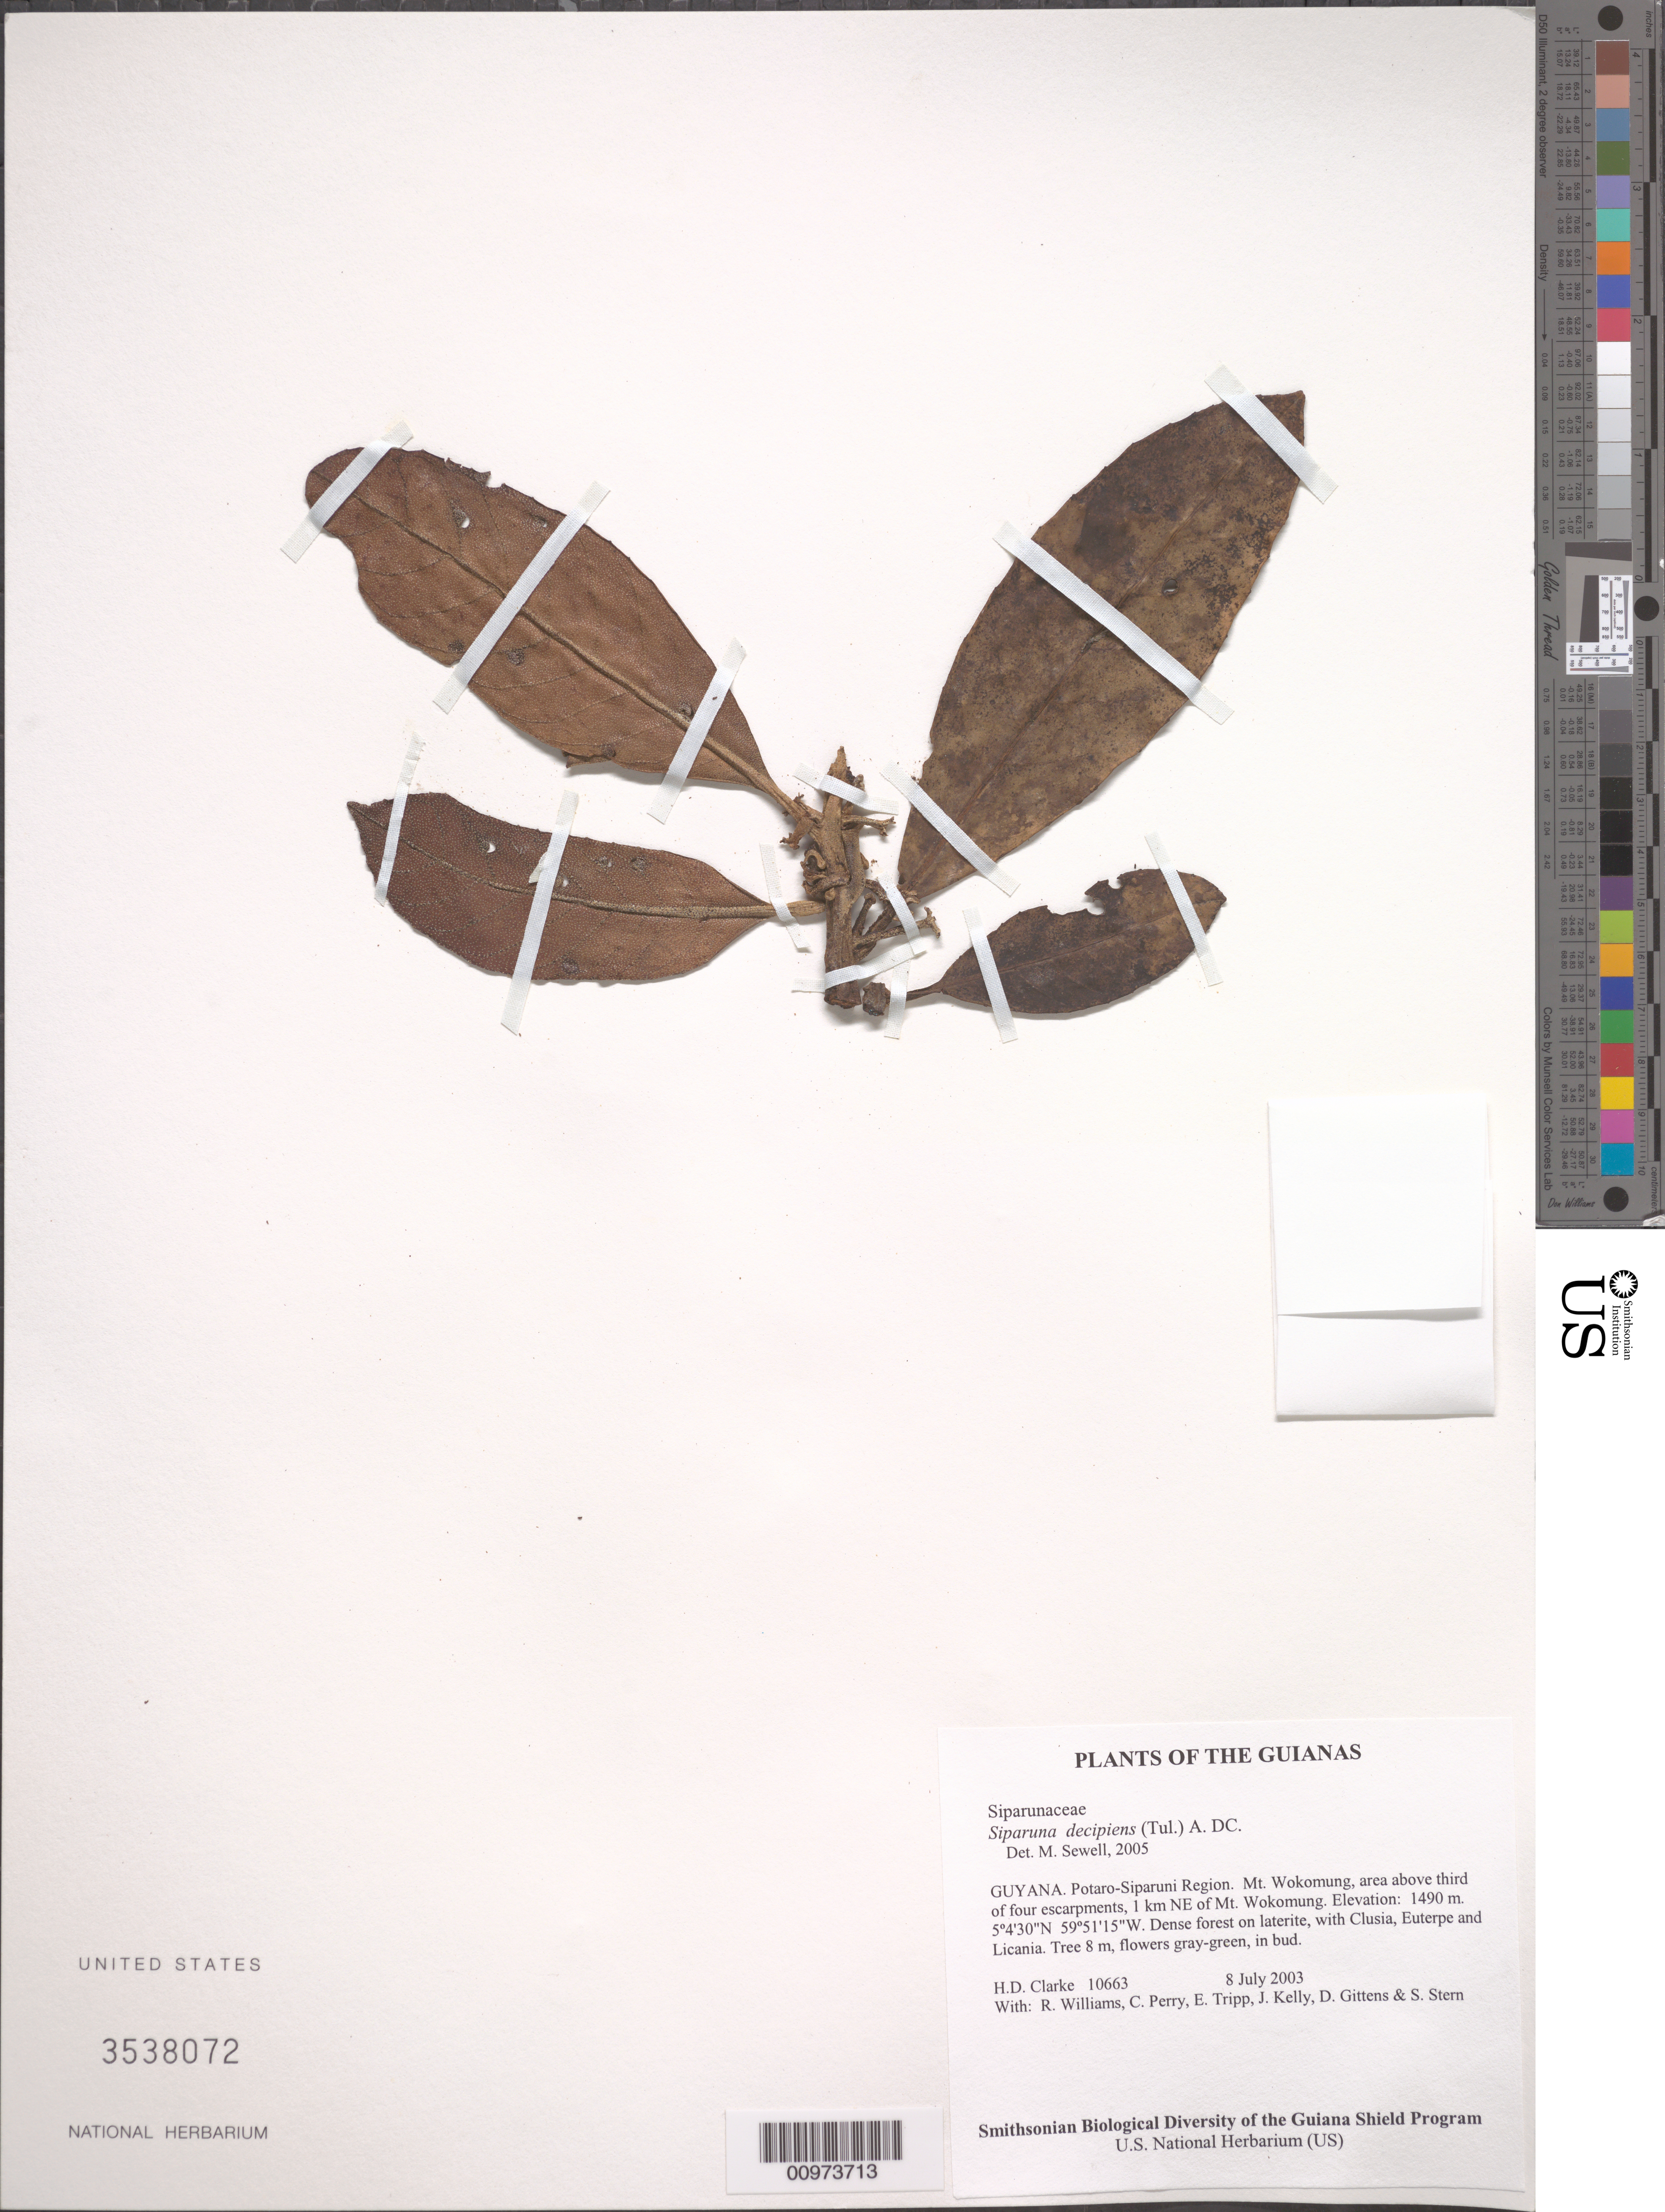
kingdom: Plantae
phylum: Tracheophyta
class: Magnoliopsida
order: Laurales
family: Siparunaceae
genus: Siparuna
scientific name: Siparuna decipiens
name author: (Tul.) A. DC.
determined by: Sewell, M.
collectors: H. D. Clarke, R. Williams, C. Perry, E. Tripp, J. Kelly, D. Gittens & S. R. Stern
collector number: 10663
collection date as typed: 8 July 2003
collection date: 2003-07-08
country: Guyana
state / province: Potaro-Siparuni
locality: Mt. Wokomung, area above third of four escarpments, 1 km NE of Mt. Wokomung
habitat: Dense forest on laterite, with Clusia, Euterpe and Licania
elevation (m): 1490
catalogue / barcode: US 3538072